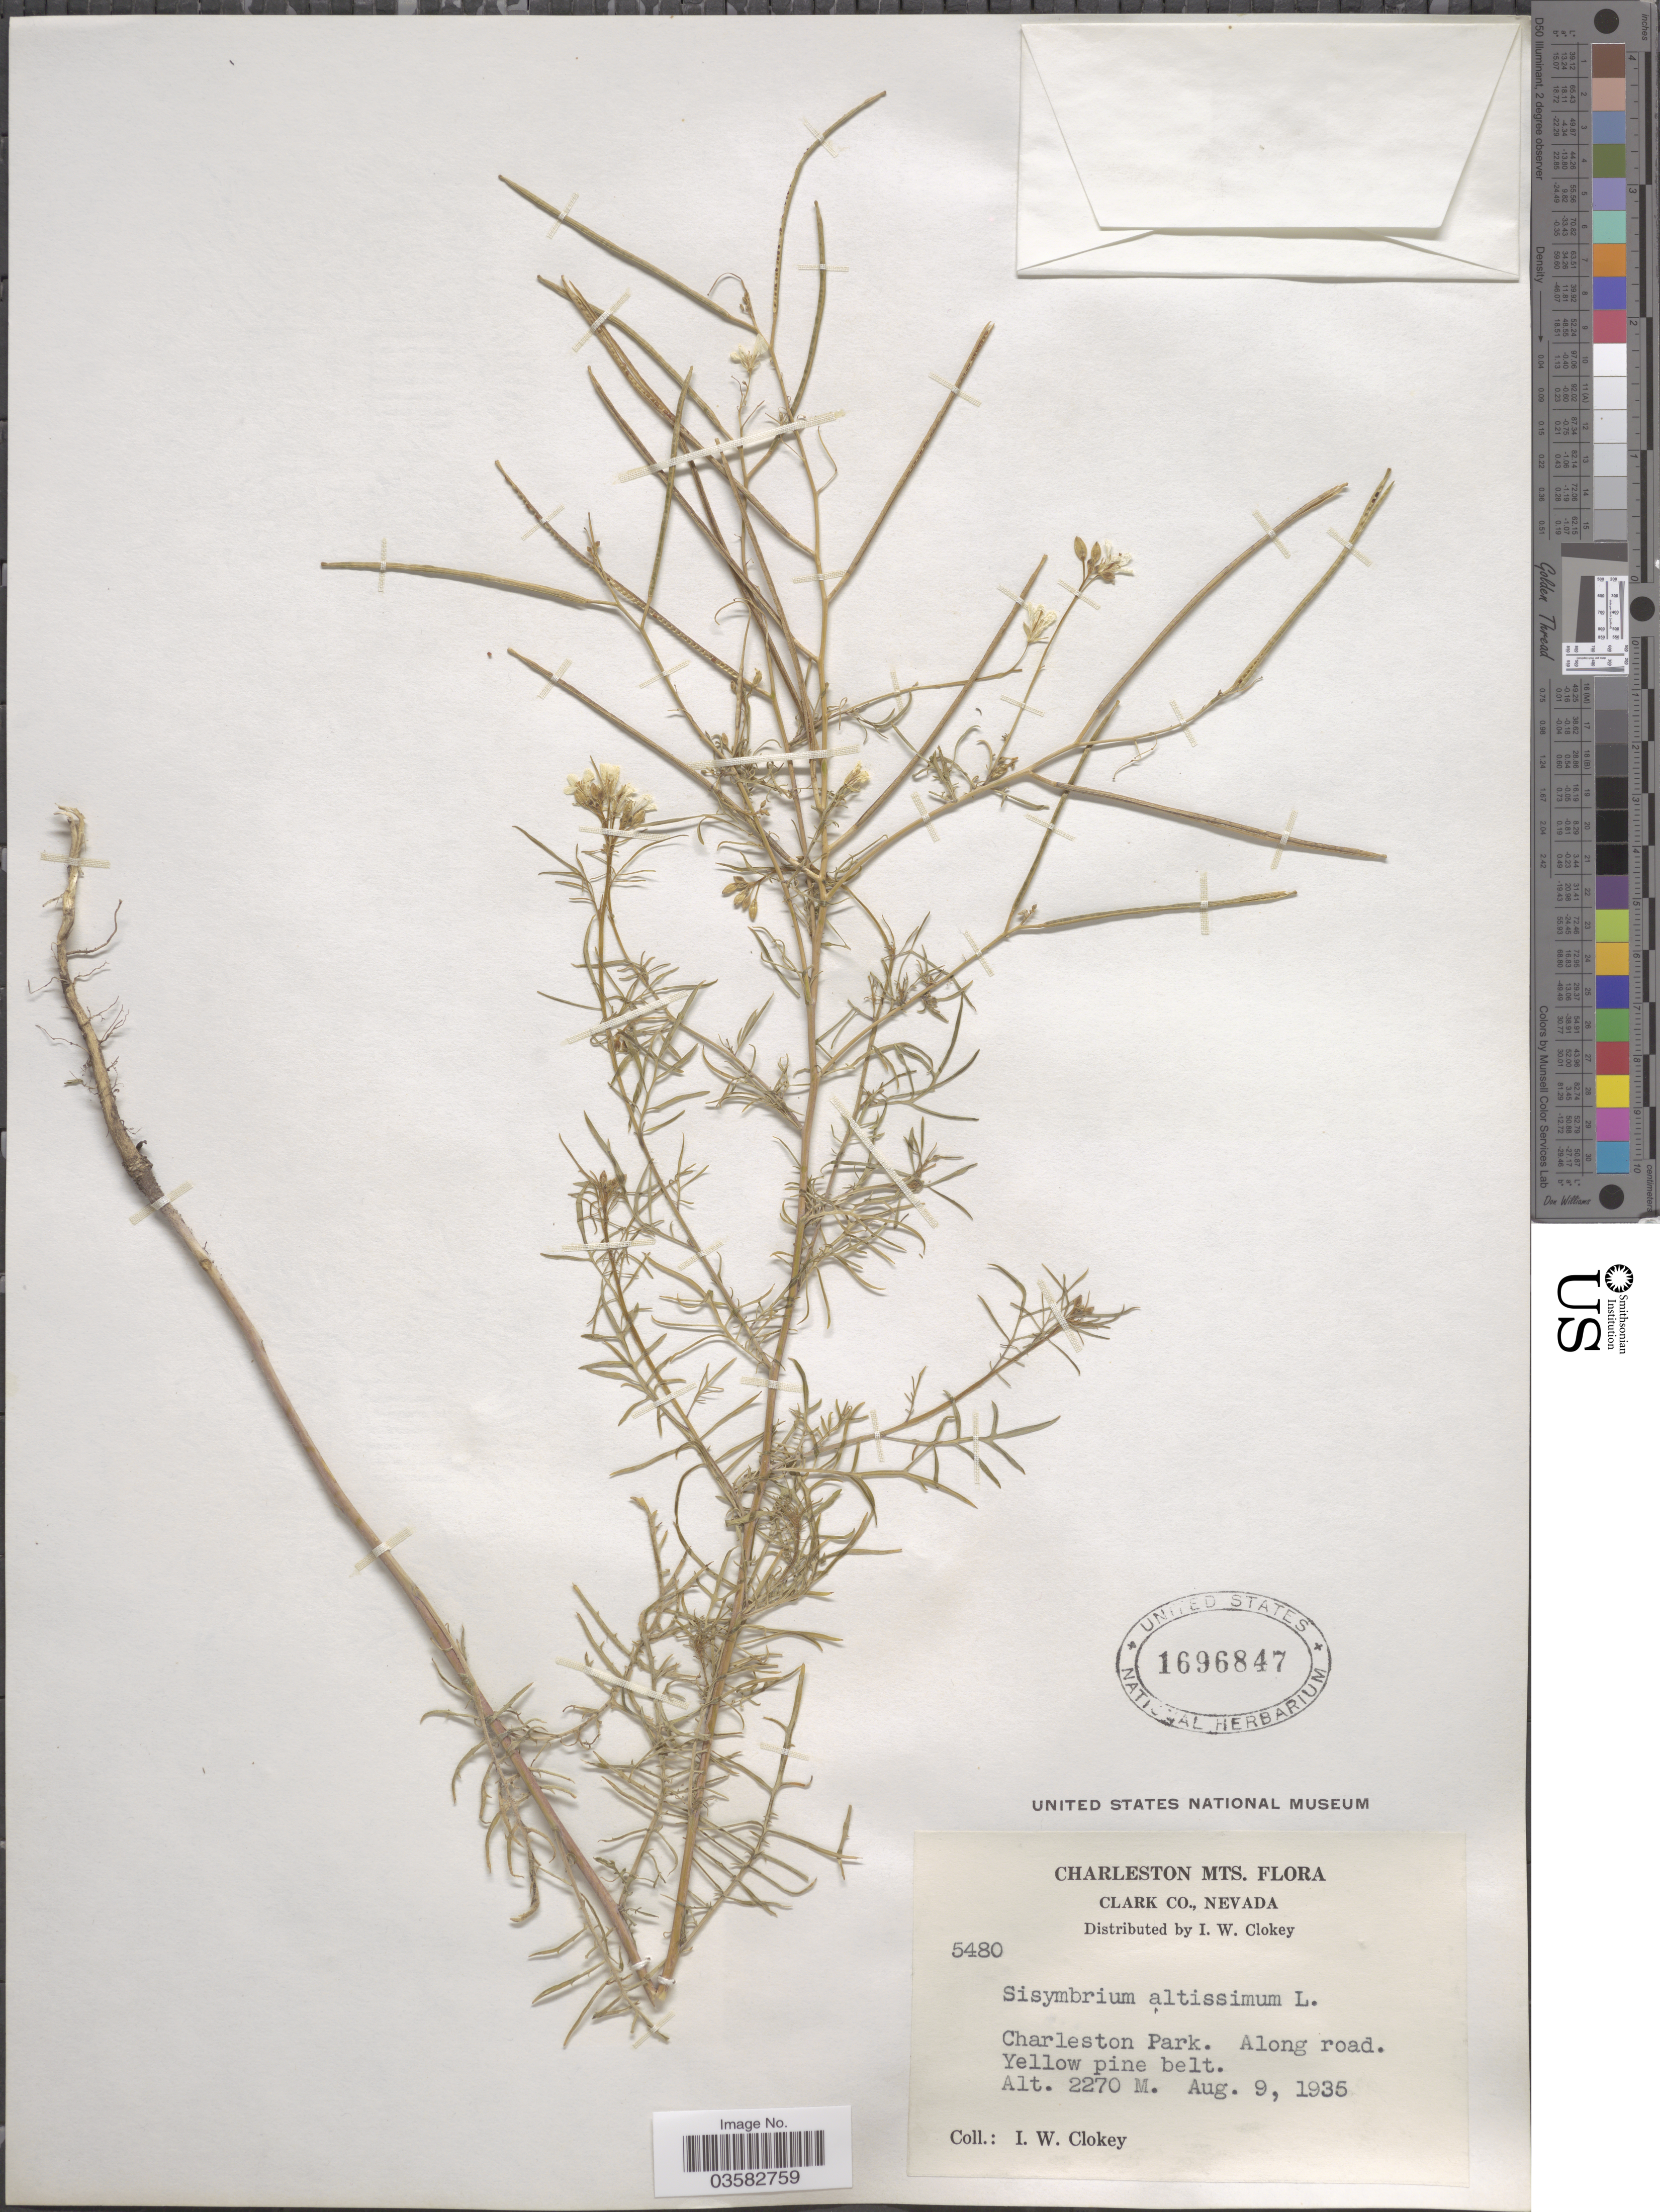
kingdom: Plantae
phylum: Tracheophyta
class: Magnoliopsida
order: Brassicales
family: Brassicaceae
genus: Sisymbrium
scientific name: Sisymbrium altissimum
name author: L.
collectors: I. W. Clokey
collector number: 5480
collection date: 1935-08-09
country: United States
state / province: Nevada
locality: Charleston Mts. Clark Co. Charleston Park. Along road. Yellow pine belt.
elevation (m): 2270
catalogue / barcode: US 1696847